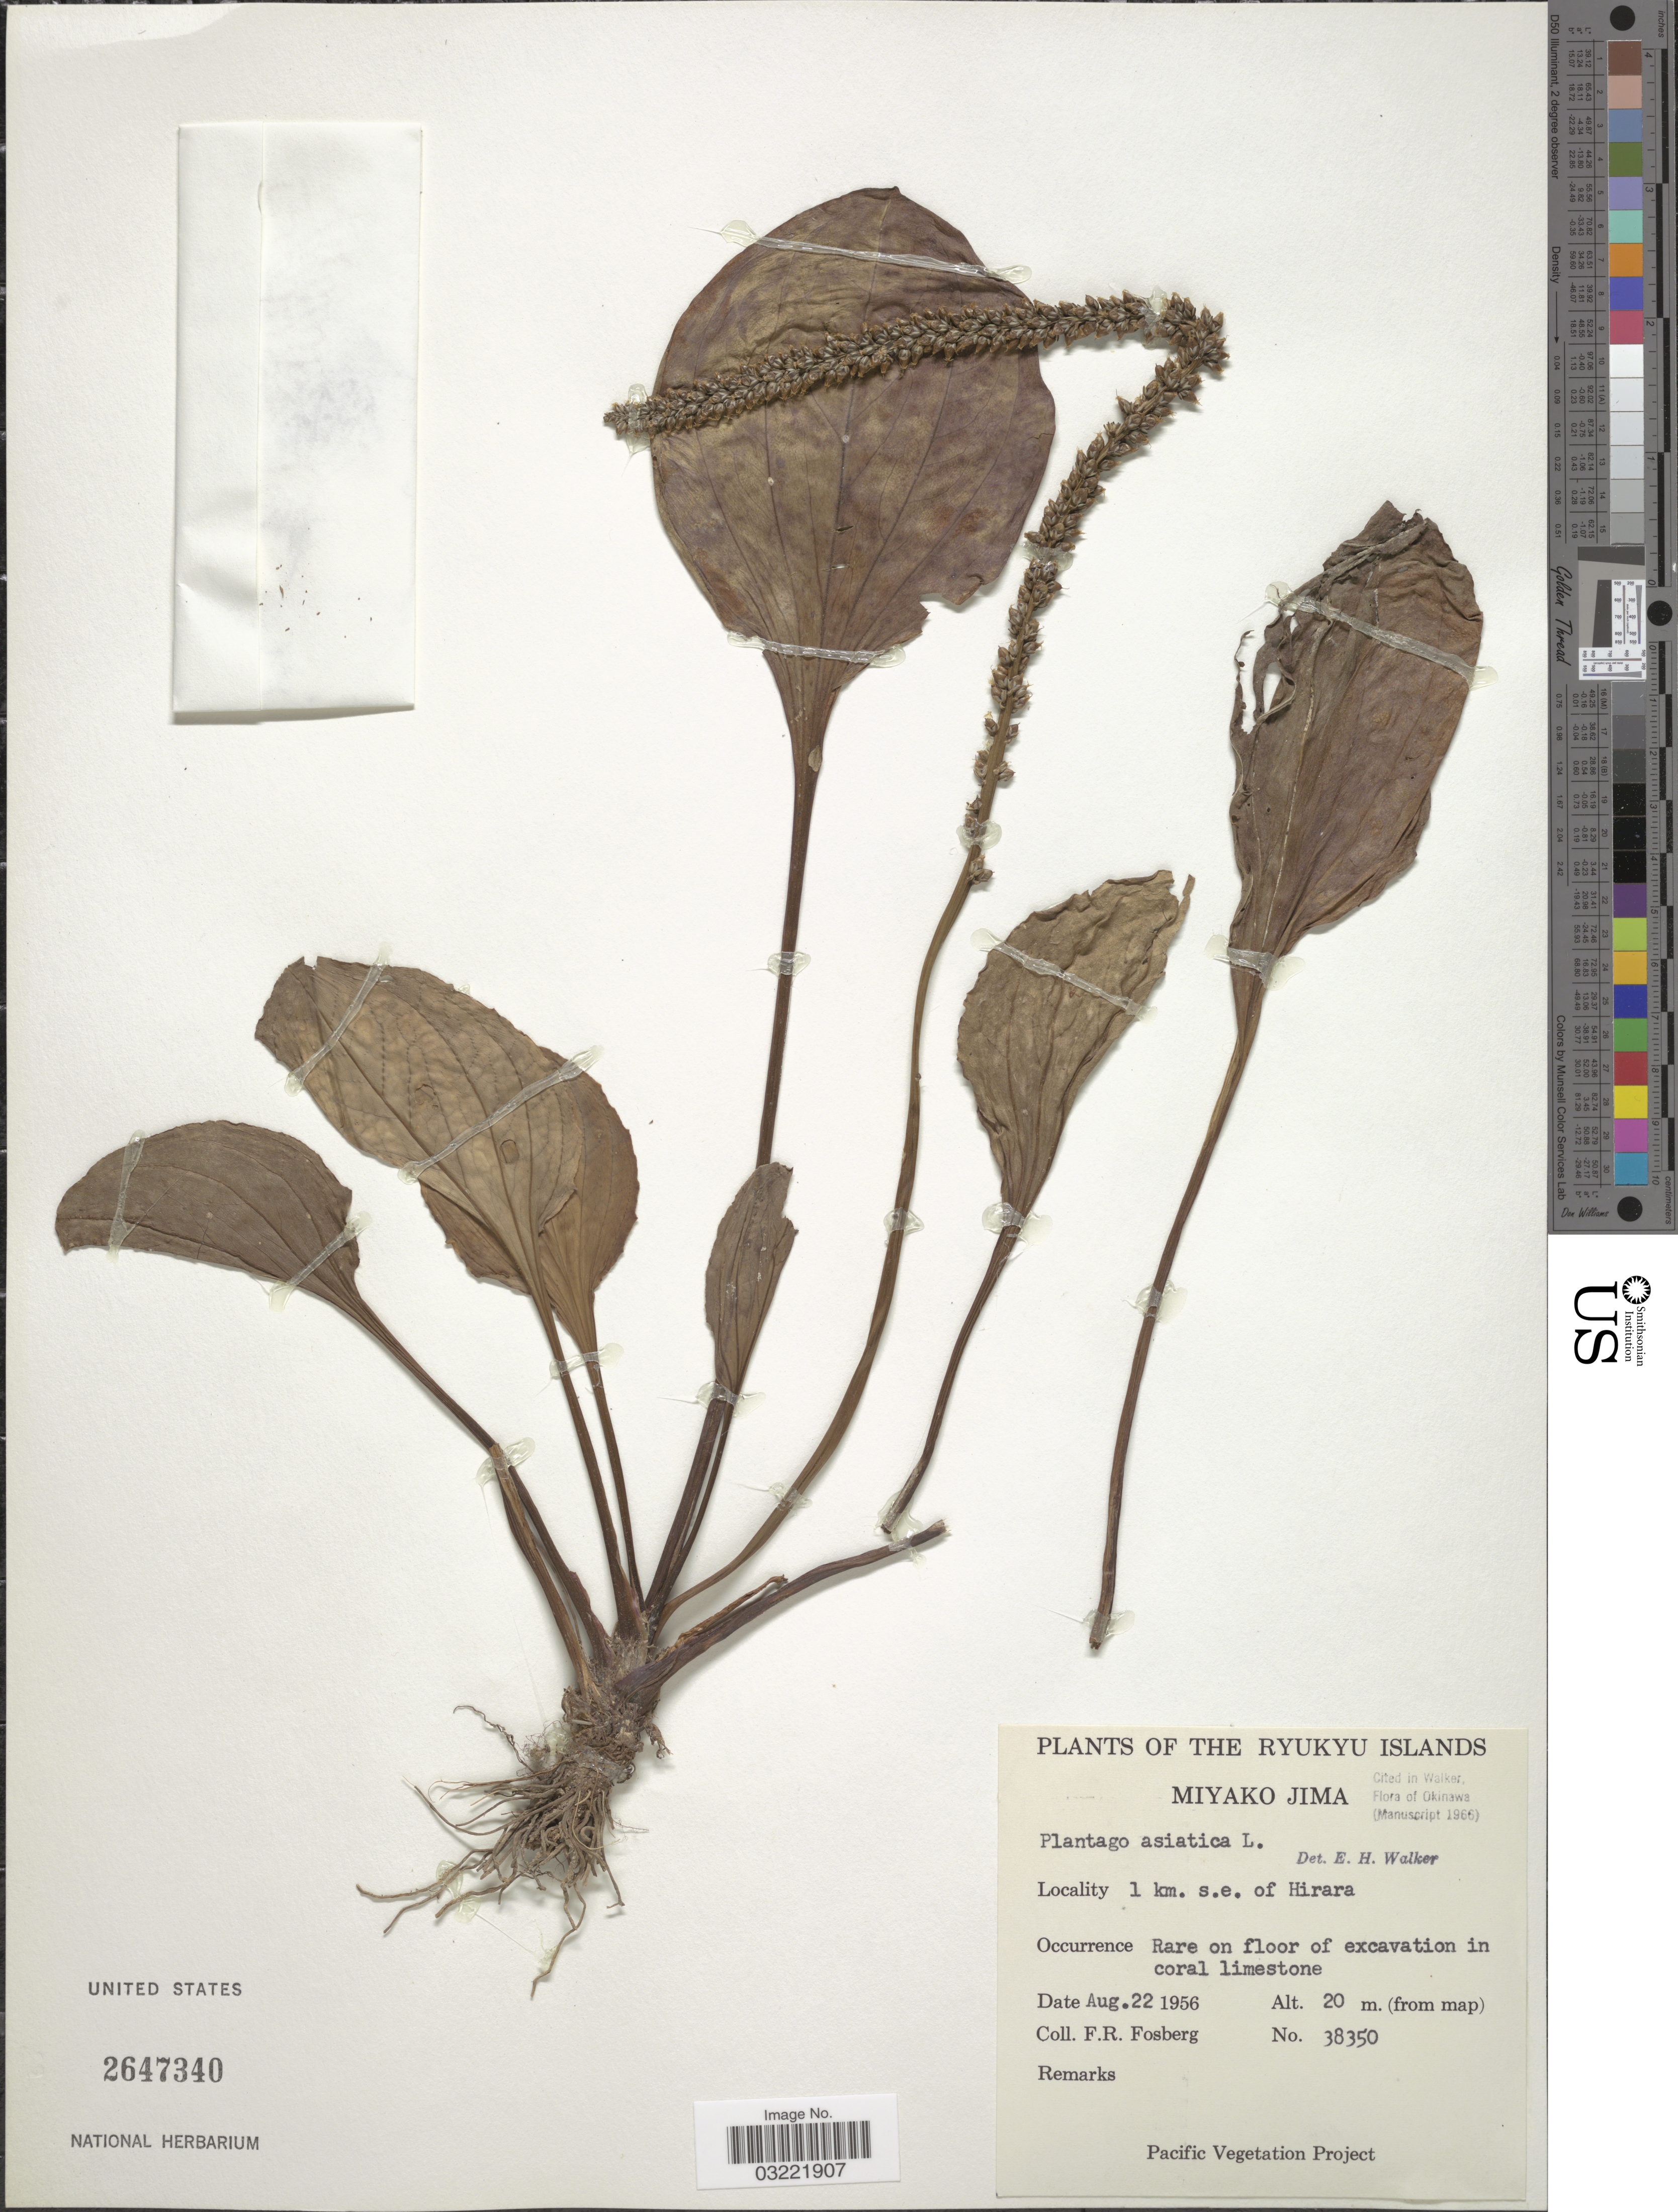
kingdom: Plantae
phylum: Tracheophyta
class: Magnoliopsida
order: Lamiales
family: Plantaginaceae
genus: Plantago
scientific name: Plantago asiatica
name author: L.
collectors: F. R. Fosberg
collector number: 38350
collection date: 1956-08-22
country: Japan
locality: The Ryukyu Islands. Miyako Jima. 1 km. s.e. of Hirara.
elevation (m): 20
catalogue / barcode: US 2647340